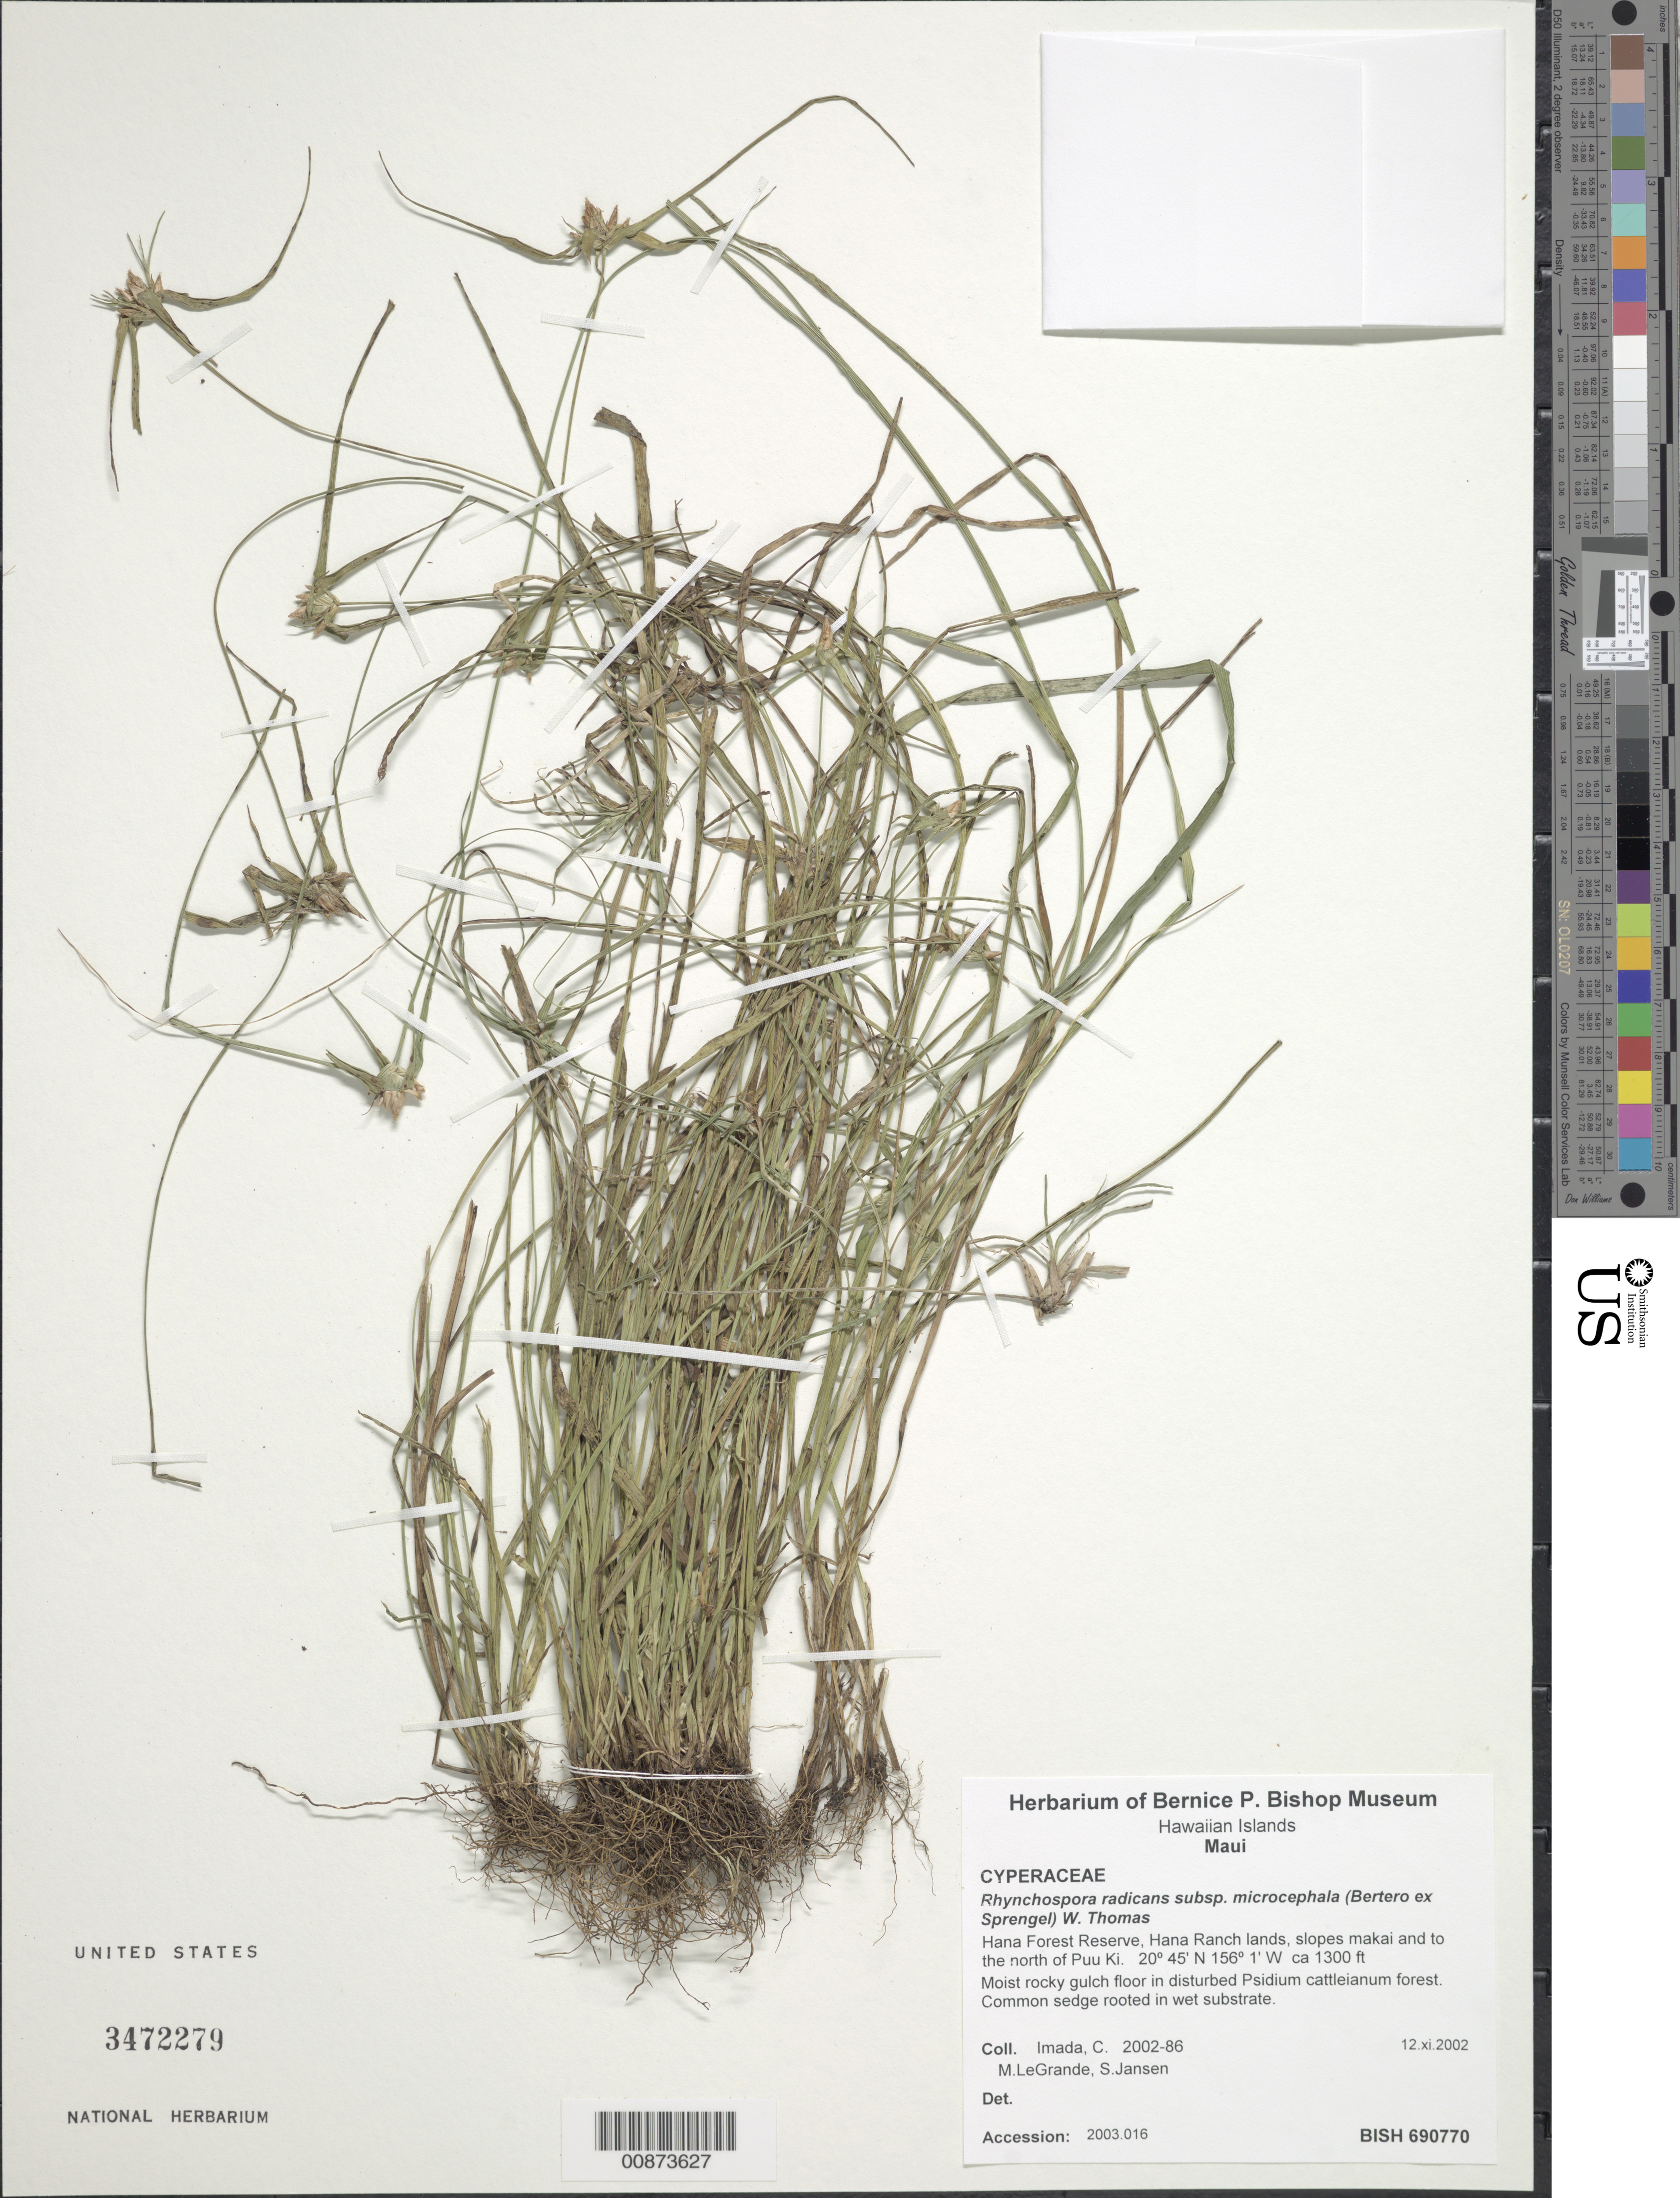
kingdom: Plantae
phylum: Tracheophyta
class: Liliopsida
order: Poales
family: Cyperaceae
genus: Rhynchospora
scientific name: Rhynchospora radicans subsp. microcephala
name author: (Bertero ex Spreng.) W.W. Thomas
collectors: C. Imada, M. LeGrande & S. Jansen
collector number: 2002-86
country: United States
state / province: Hawaii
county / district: Maui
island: Maui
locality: Hana Forest Reserve, Hana Ranch lands, n of Puu Ki.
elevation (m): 396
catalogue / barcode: US 3472279